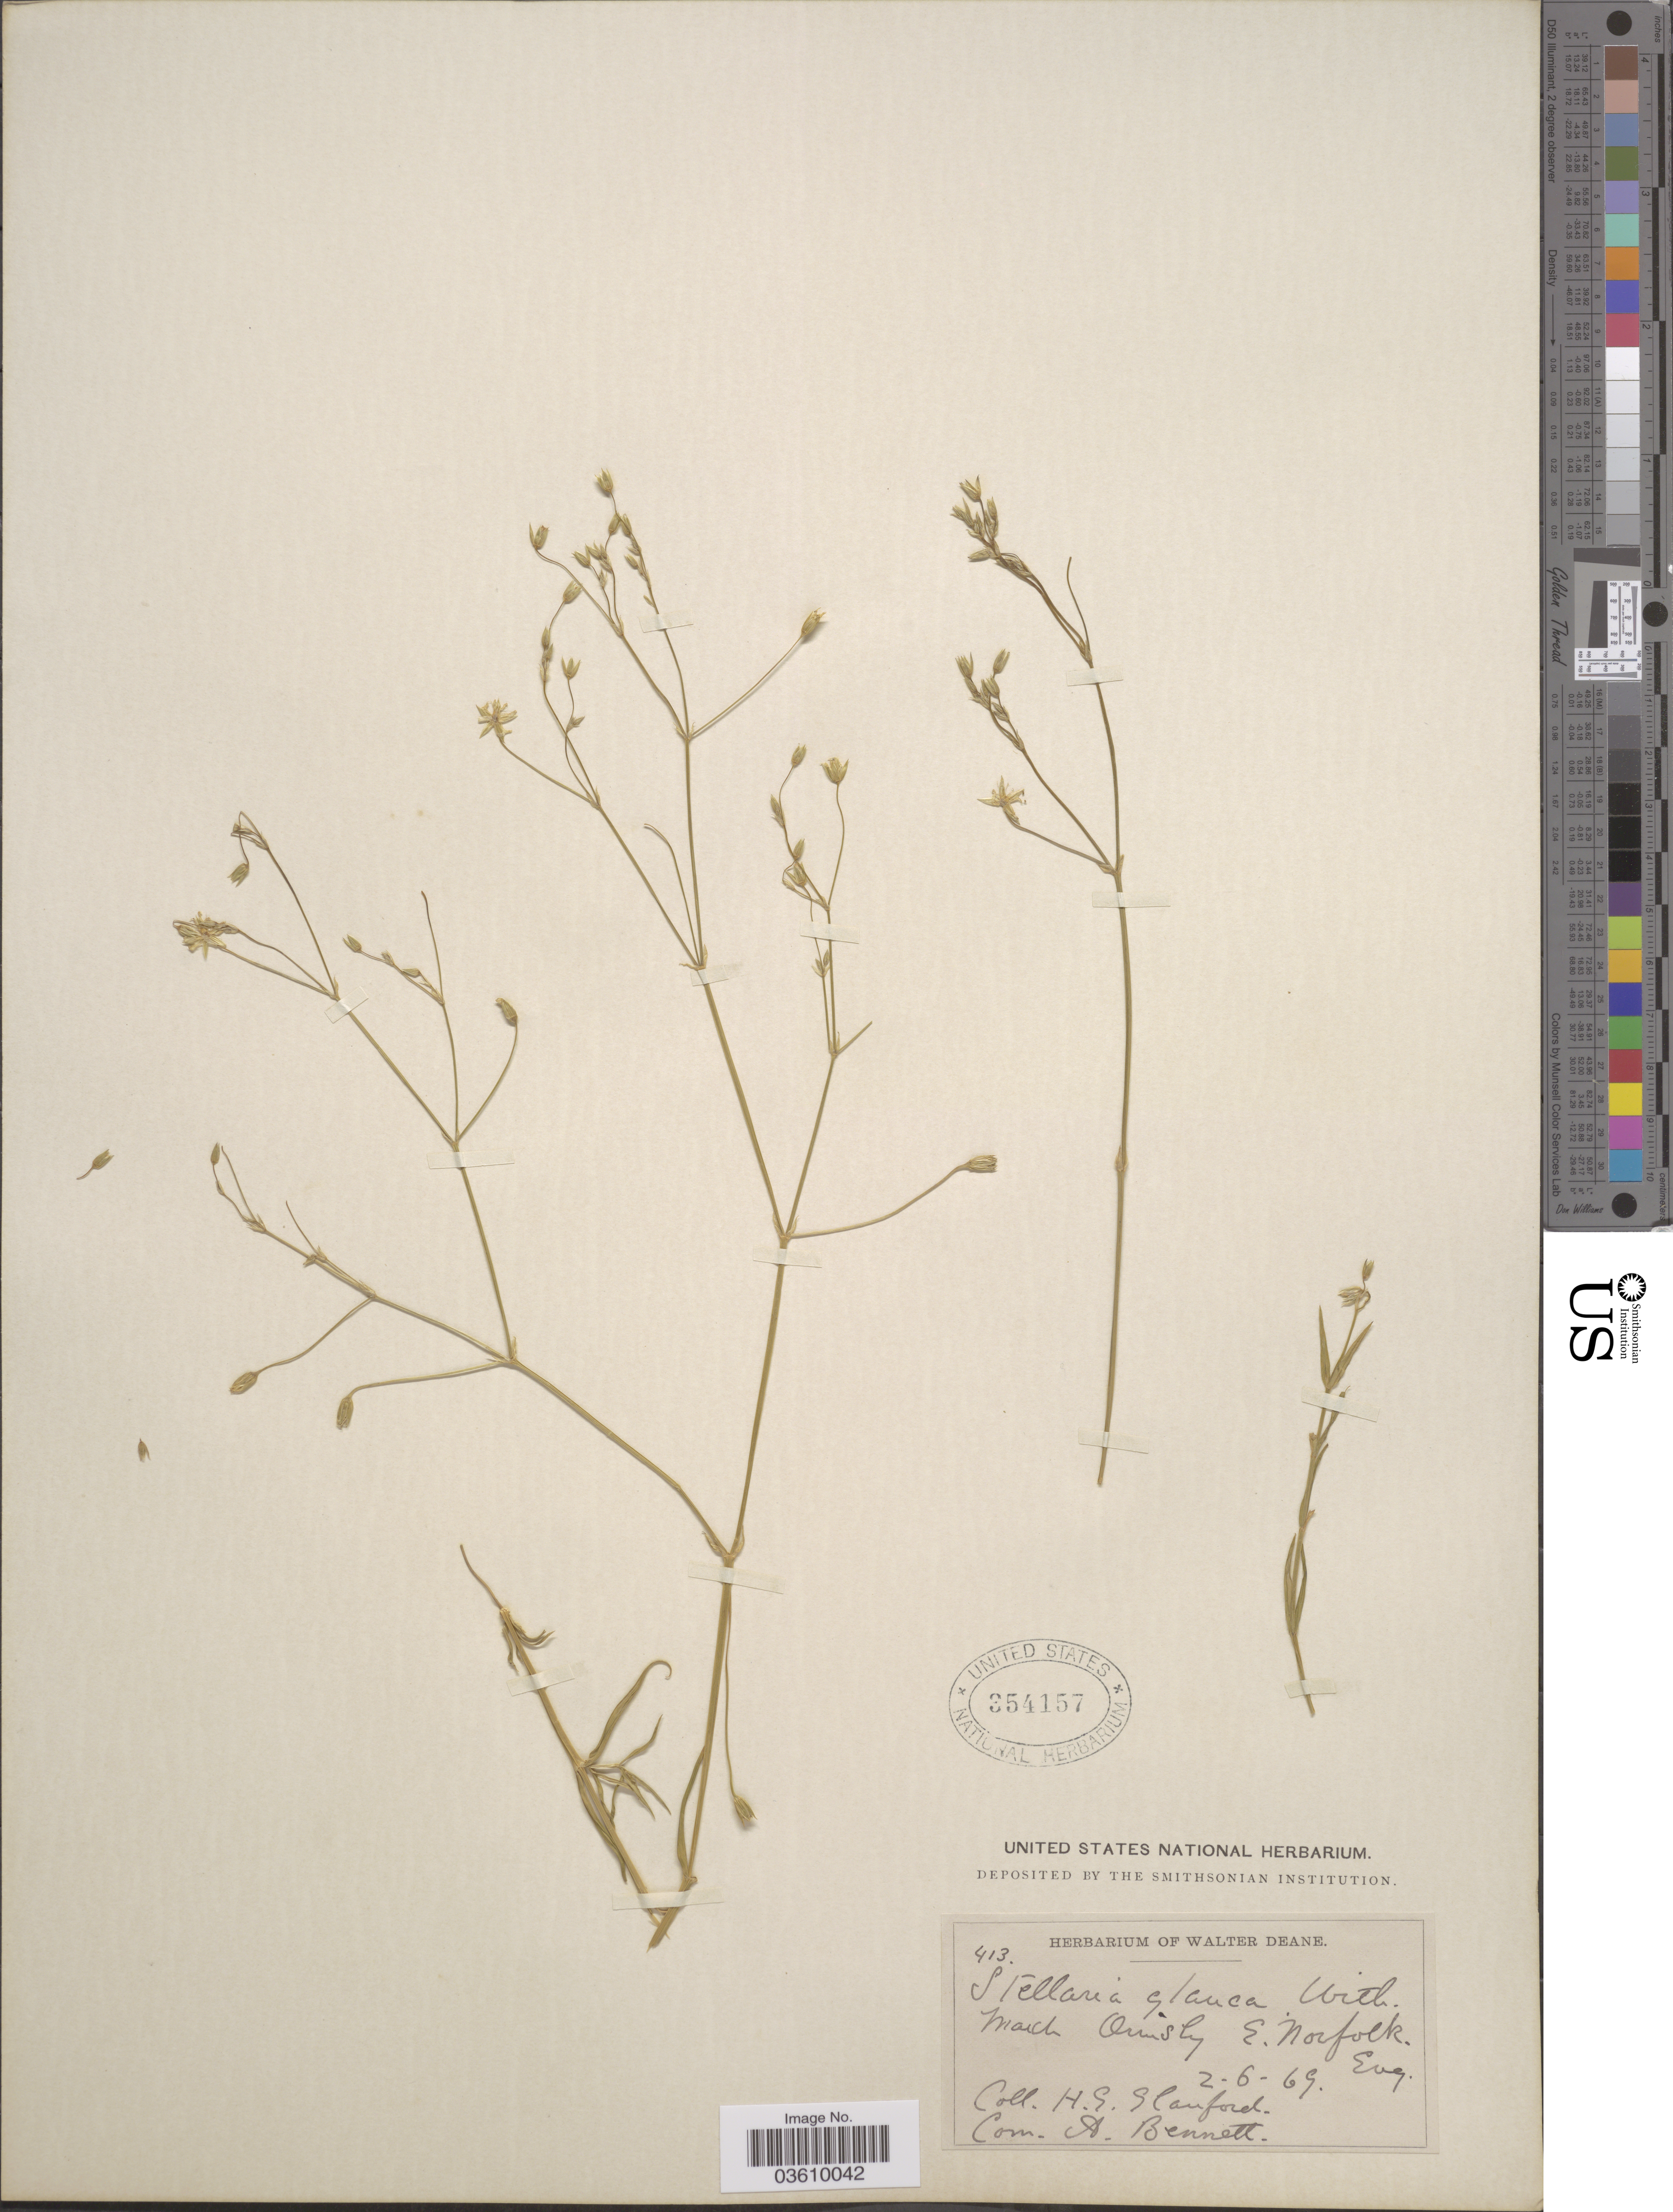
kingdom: Plantae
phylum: Tracheophyta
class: Magnoliopsida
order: Caryophyllales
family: Caryophyllaceae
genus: Stellaria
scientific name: Stellaria glauca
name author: With.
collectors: H. Stanford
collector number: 413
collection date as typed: Transcribed d/m/y: 2/6/69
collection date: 1869-06-02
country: United Kingdom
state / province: England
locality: Marsh Ormesby E. Norfolk.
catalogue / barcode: US 354157